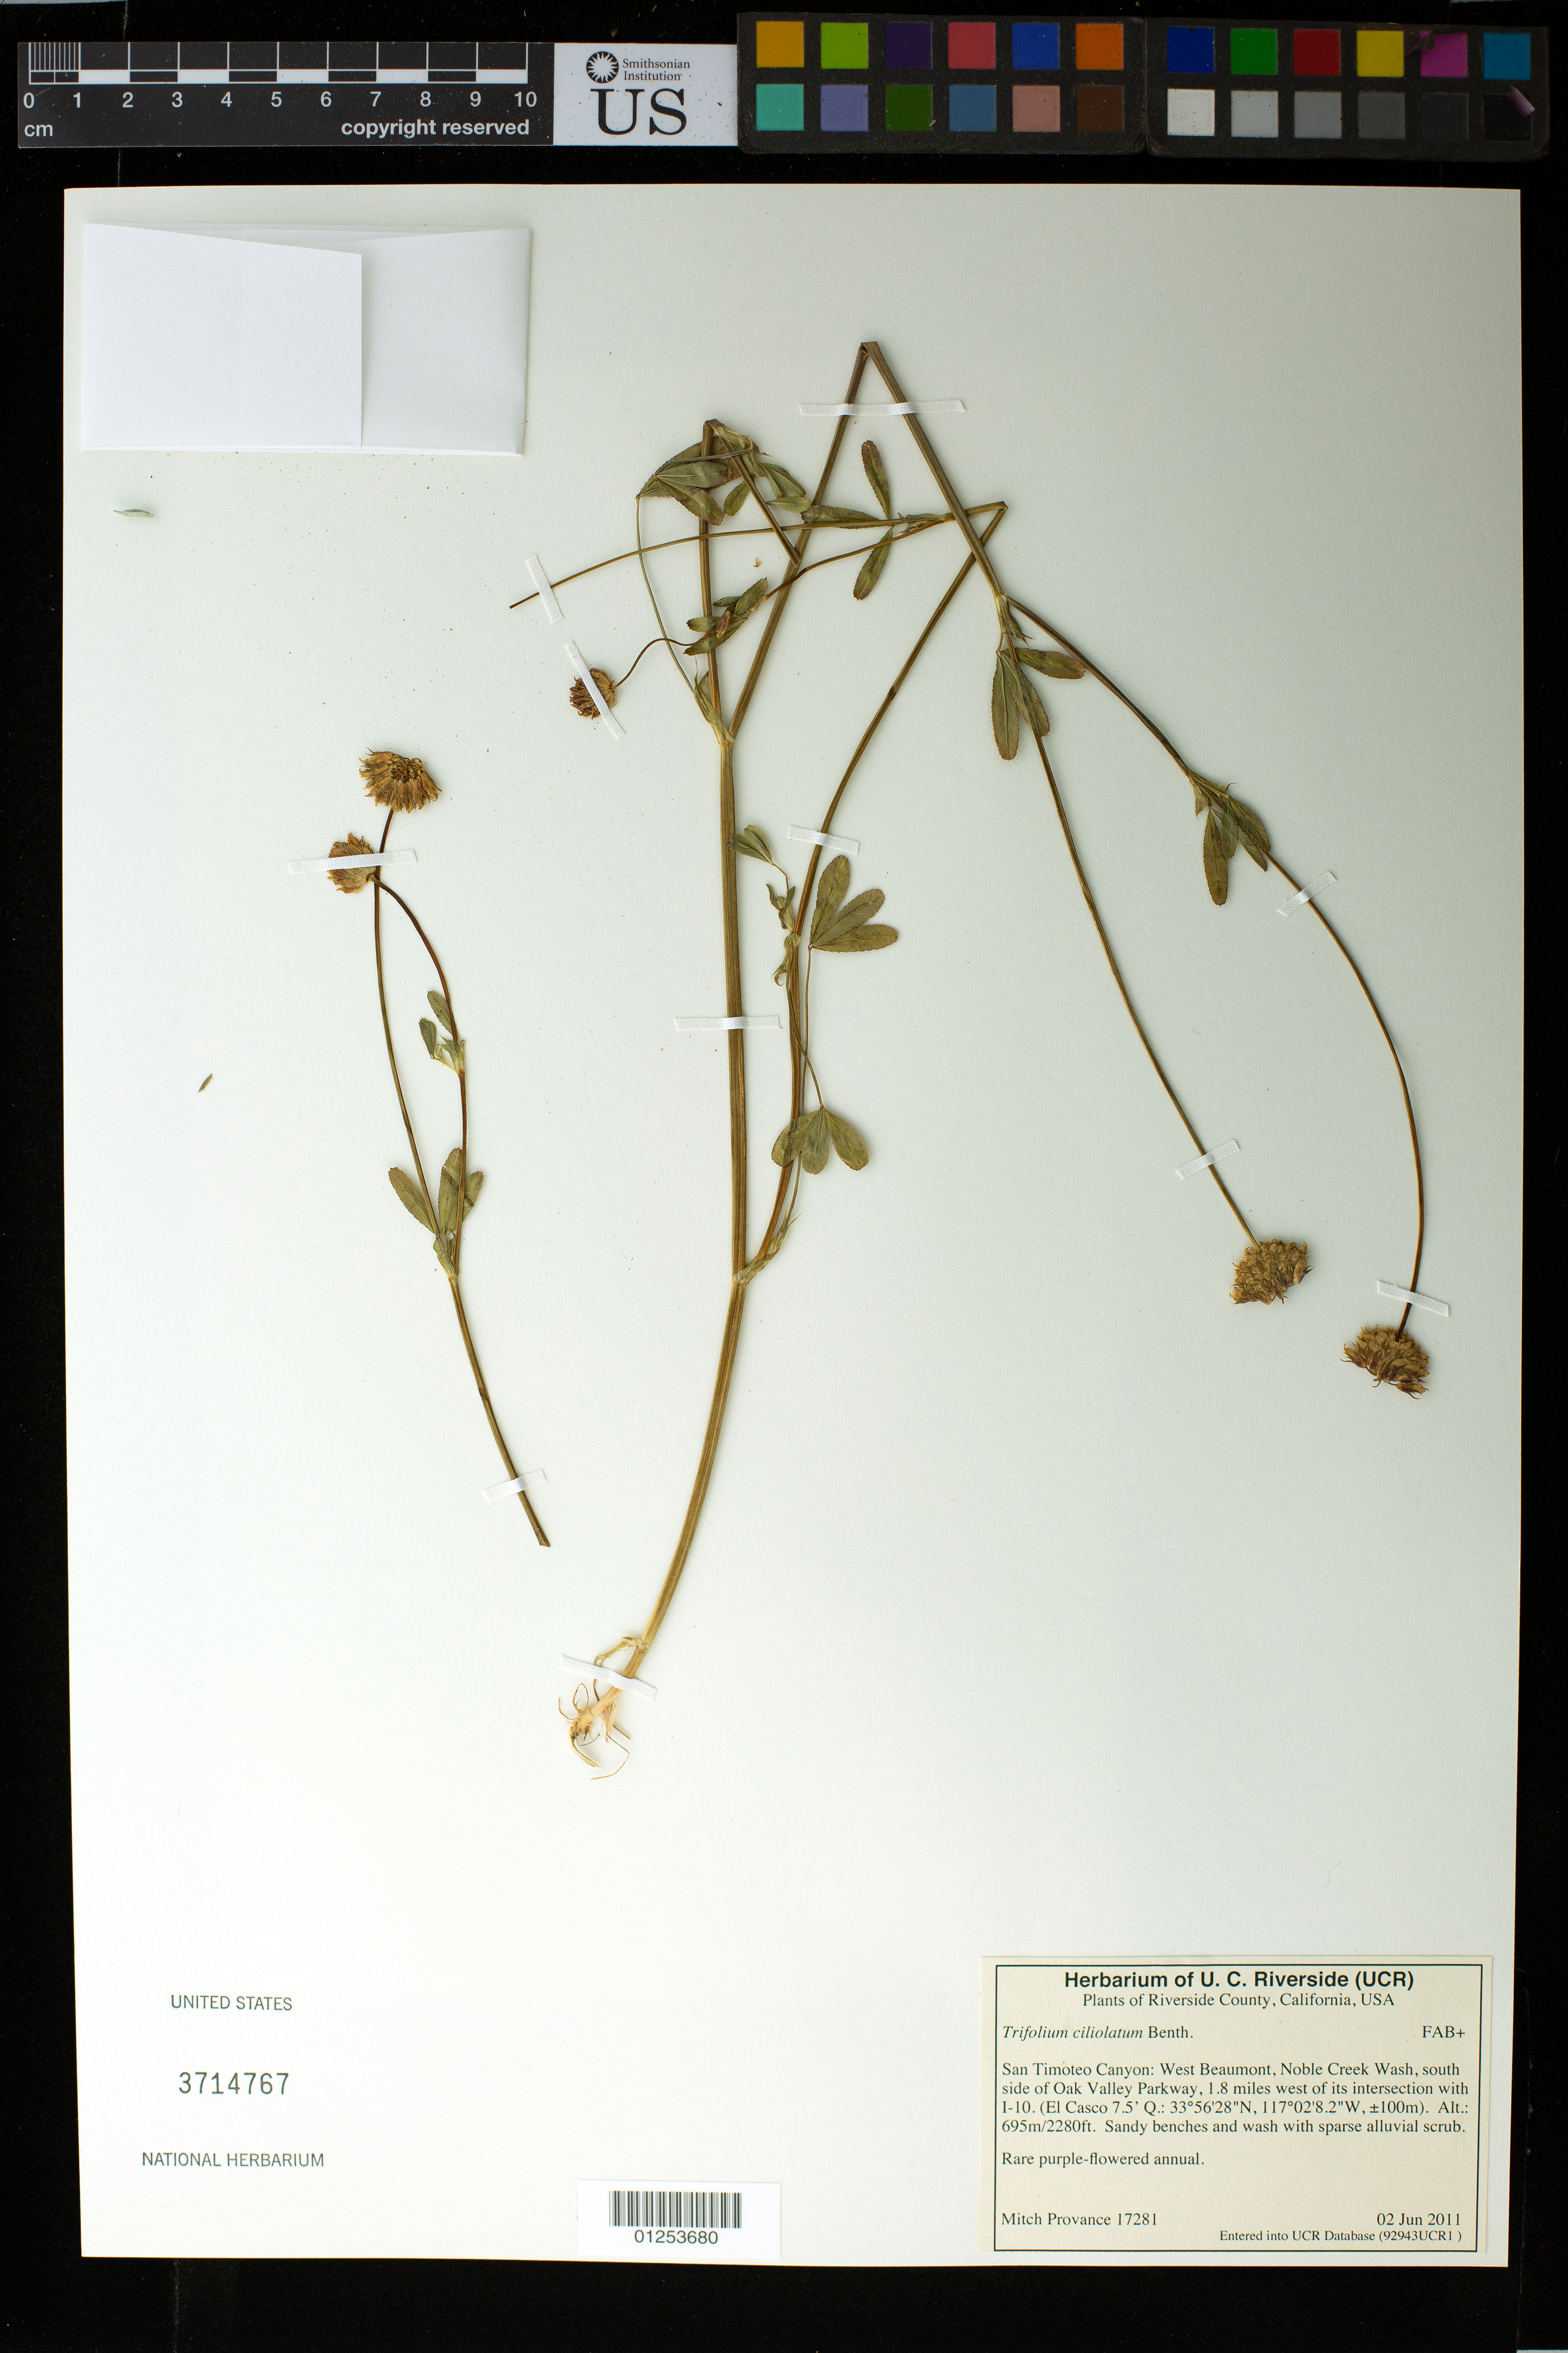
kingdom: Plantae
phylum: Tracheophyta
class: Magnoliopsida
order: Fabales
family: Fabaceae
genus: Trifolium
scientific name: Trifolium ciliolatum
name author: Benth.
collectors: M. Provance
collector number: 17281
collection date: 2011-06-02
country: United States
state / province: California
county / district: Riverside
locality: San Timoteo Canyon: West Beaumont, Noble Creek Wash, south side of Oak Valley Parkway, 1.8 miles west of its intersection with I-10. (El Casco 7.5' Q) +/- 100 m.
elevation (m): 695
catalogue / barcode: US 3714767